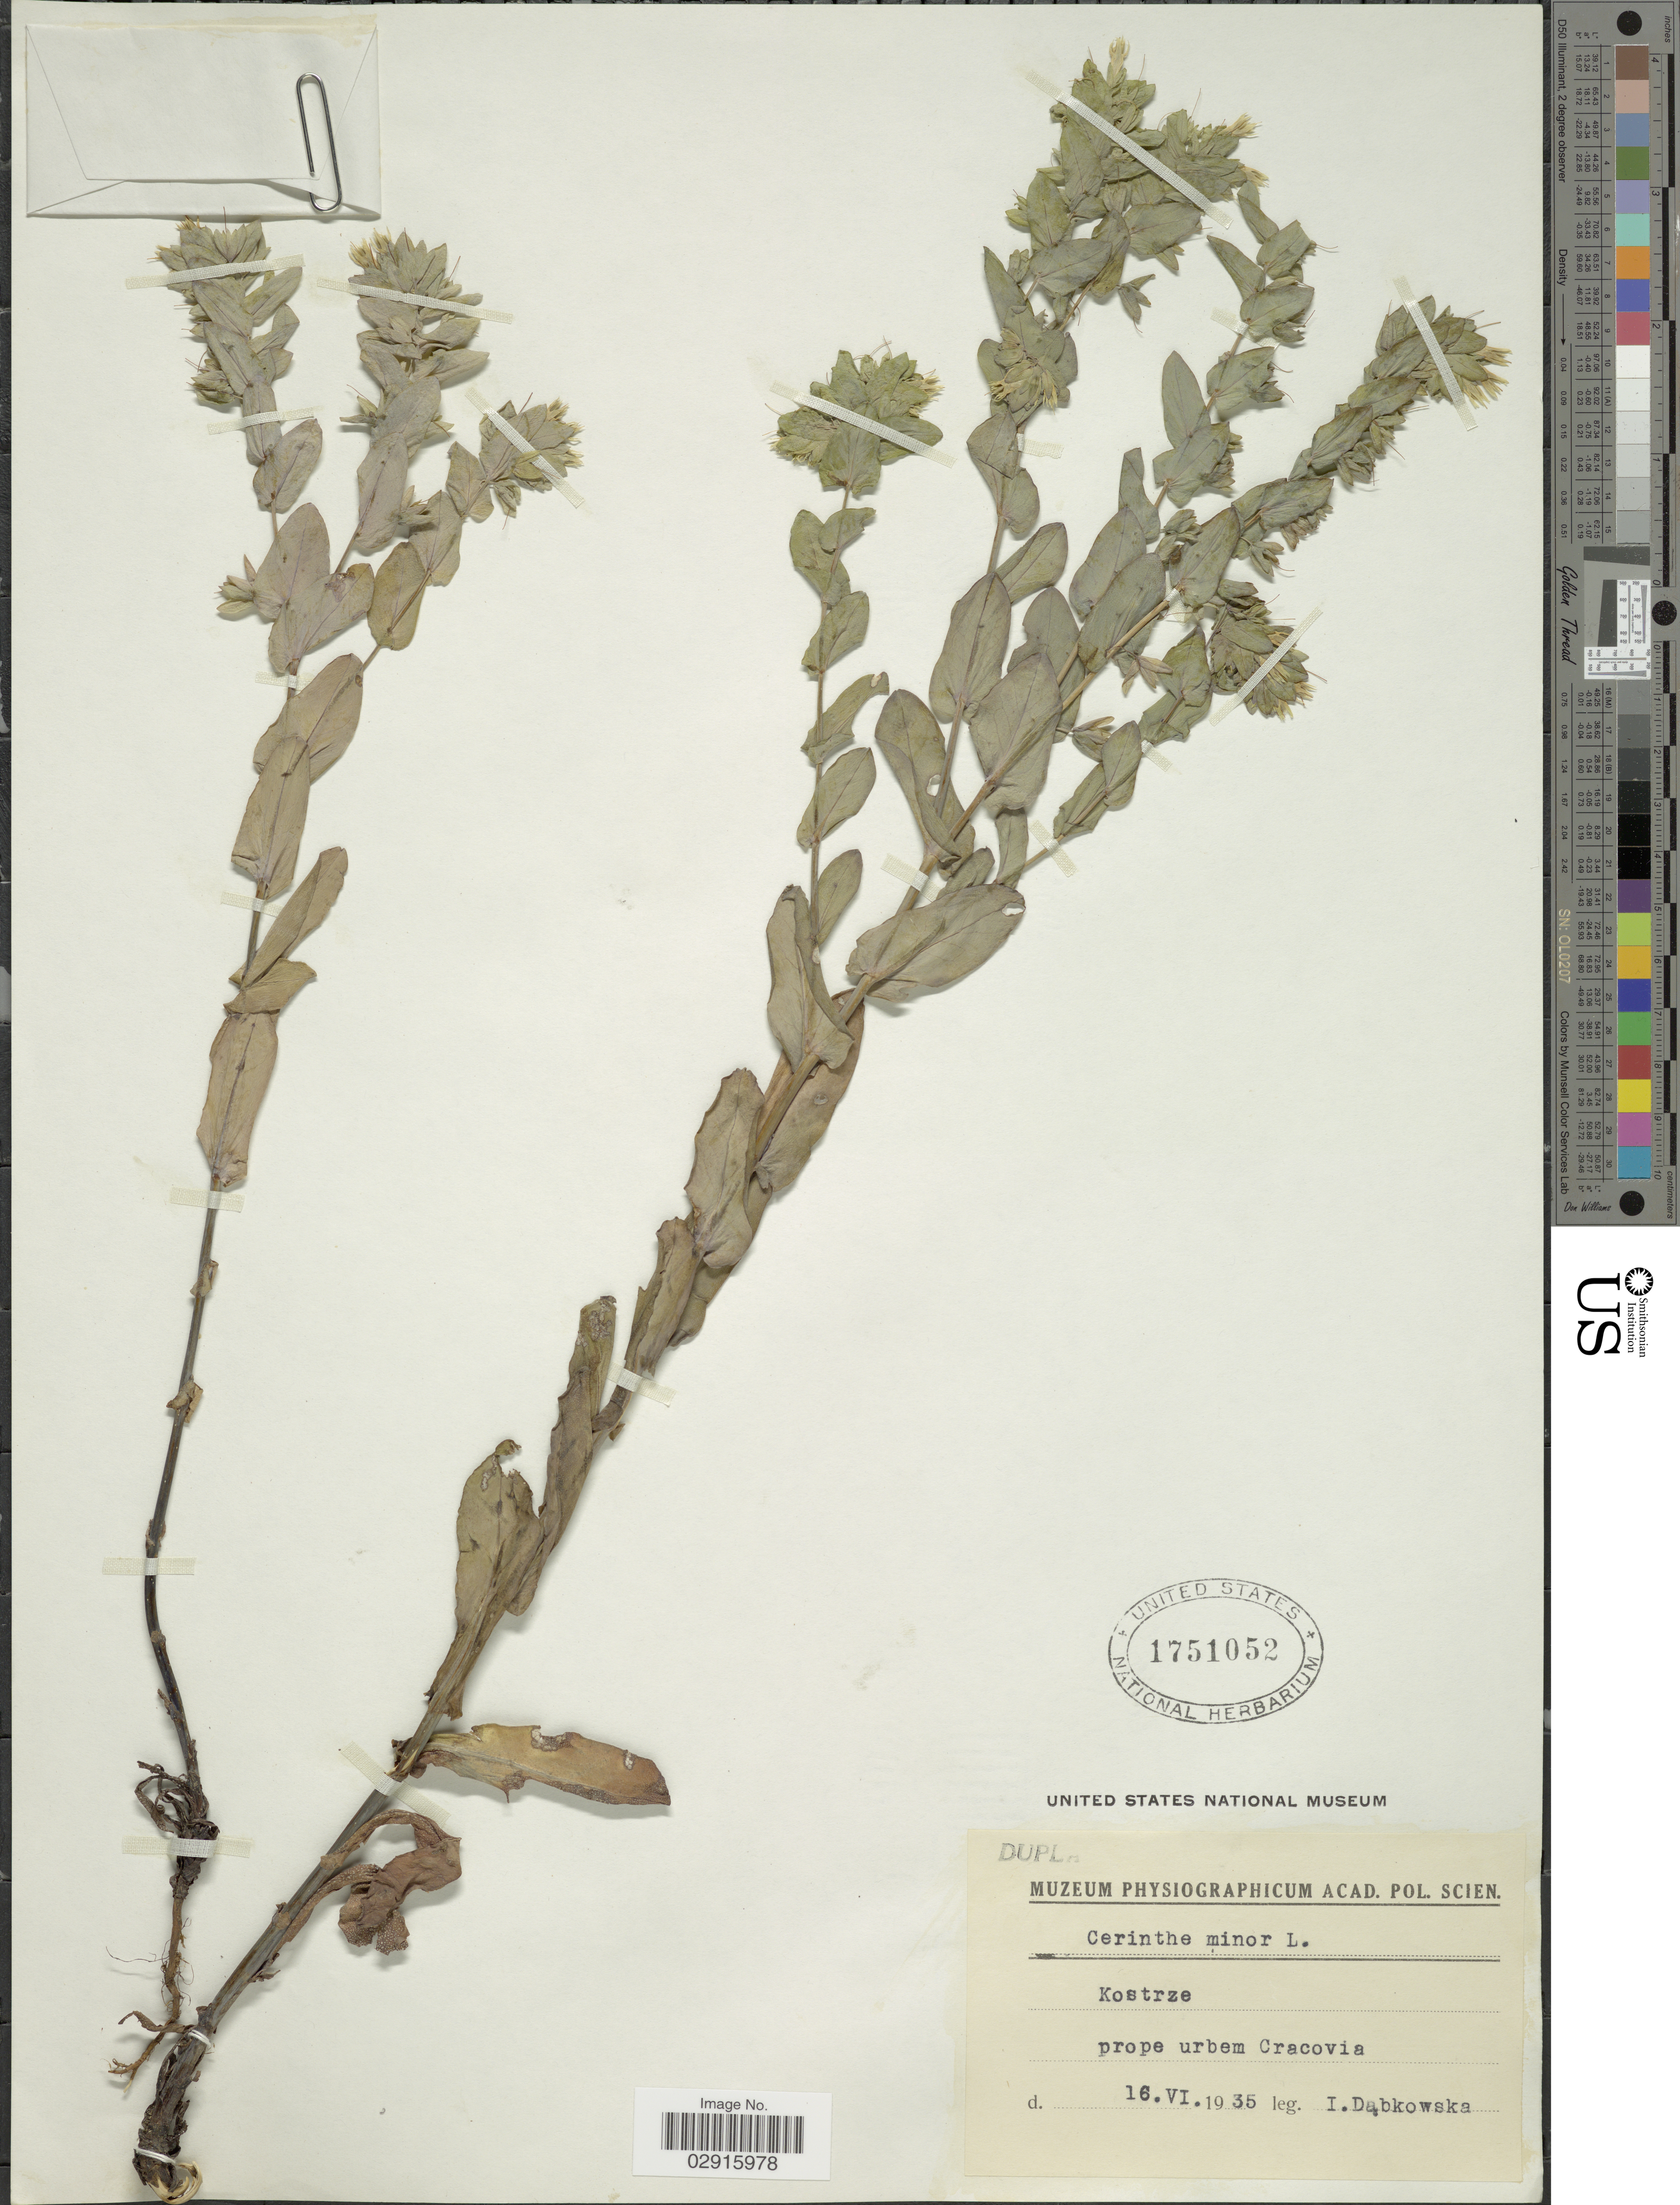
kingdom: Plantae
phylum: Tracheophyta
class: Magnoliopsida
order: Boraginales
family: Boraginaceae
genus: Cerinthe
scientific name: Cerinthe minor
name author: L.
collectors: I. Dabkowska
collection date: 1935-06-16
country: Poland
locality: Prope urbem Cracovia.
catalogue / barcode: US 1751052